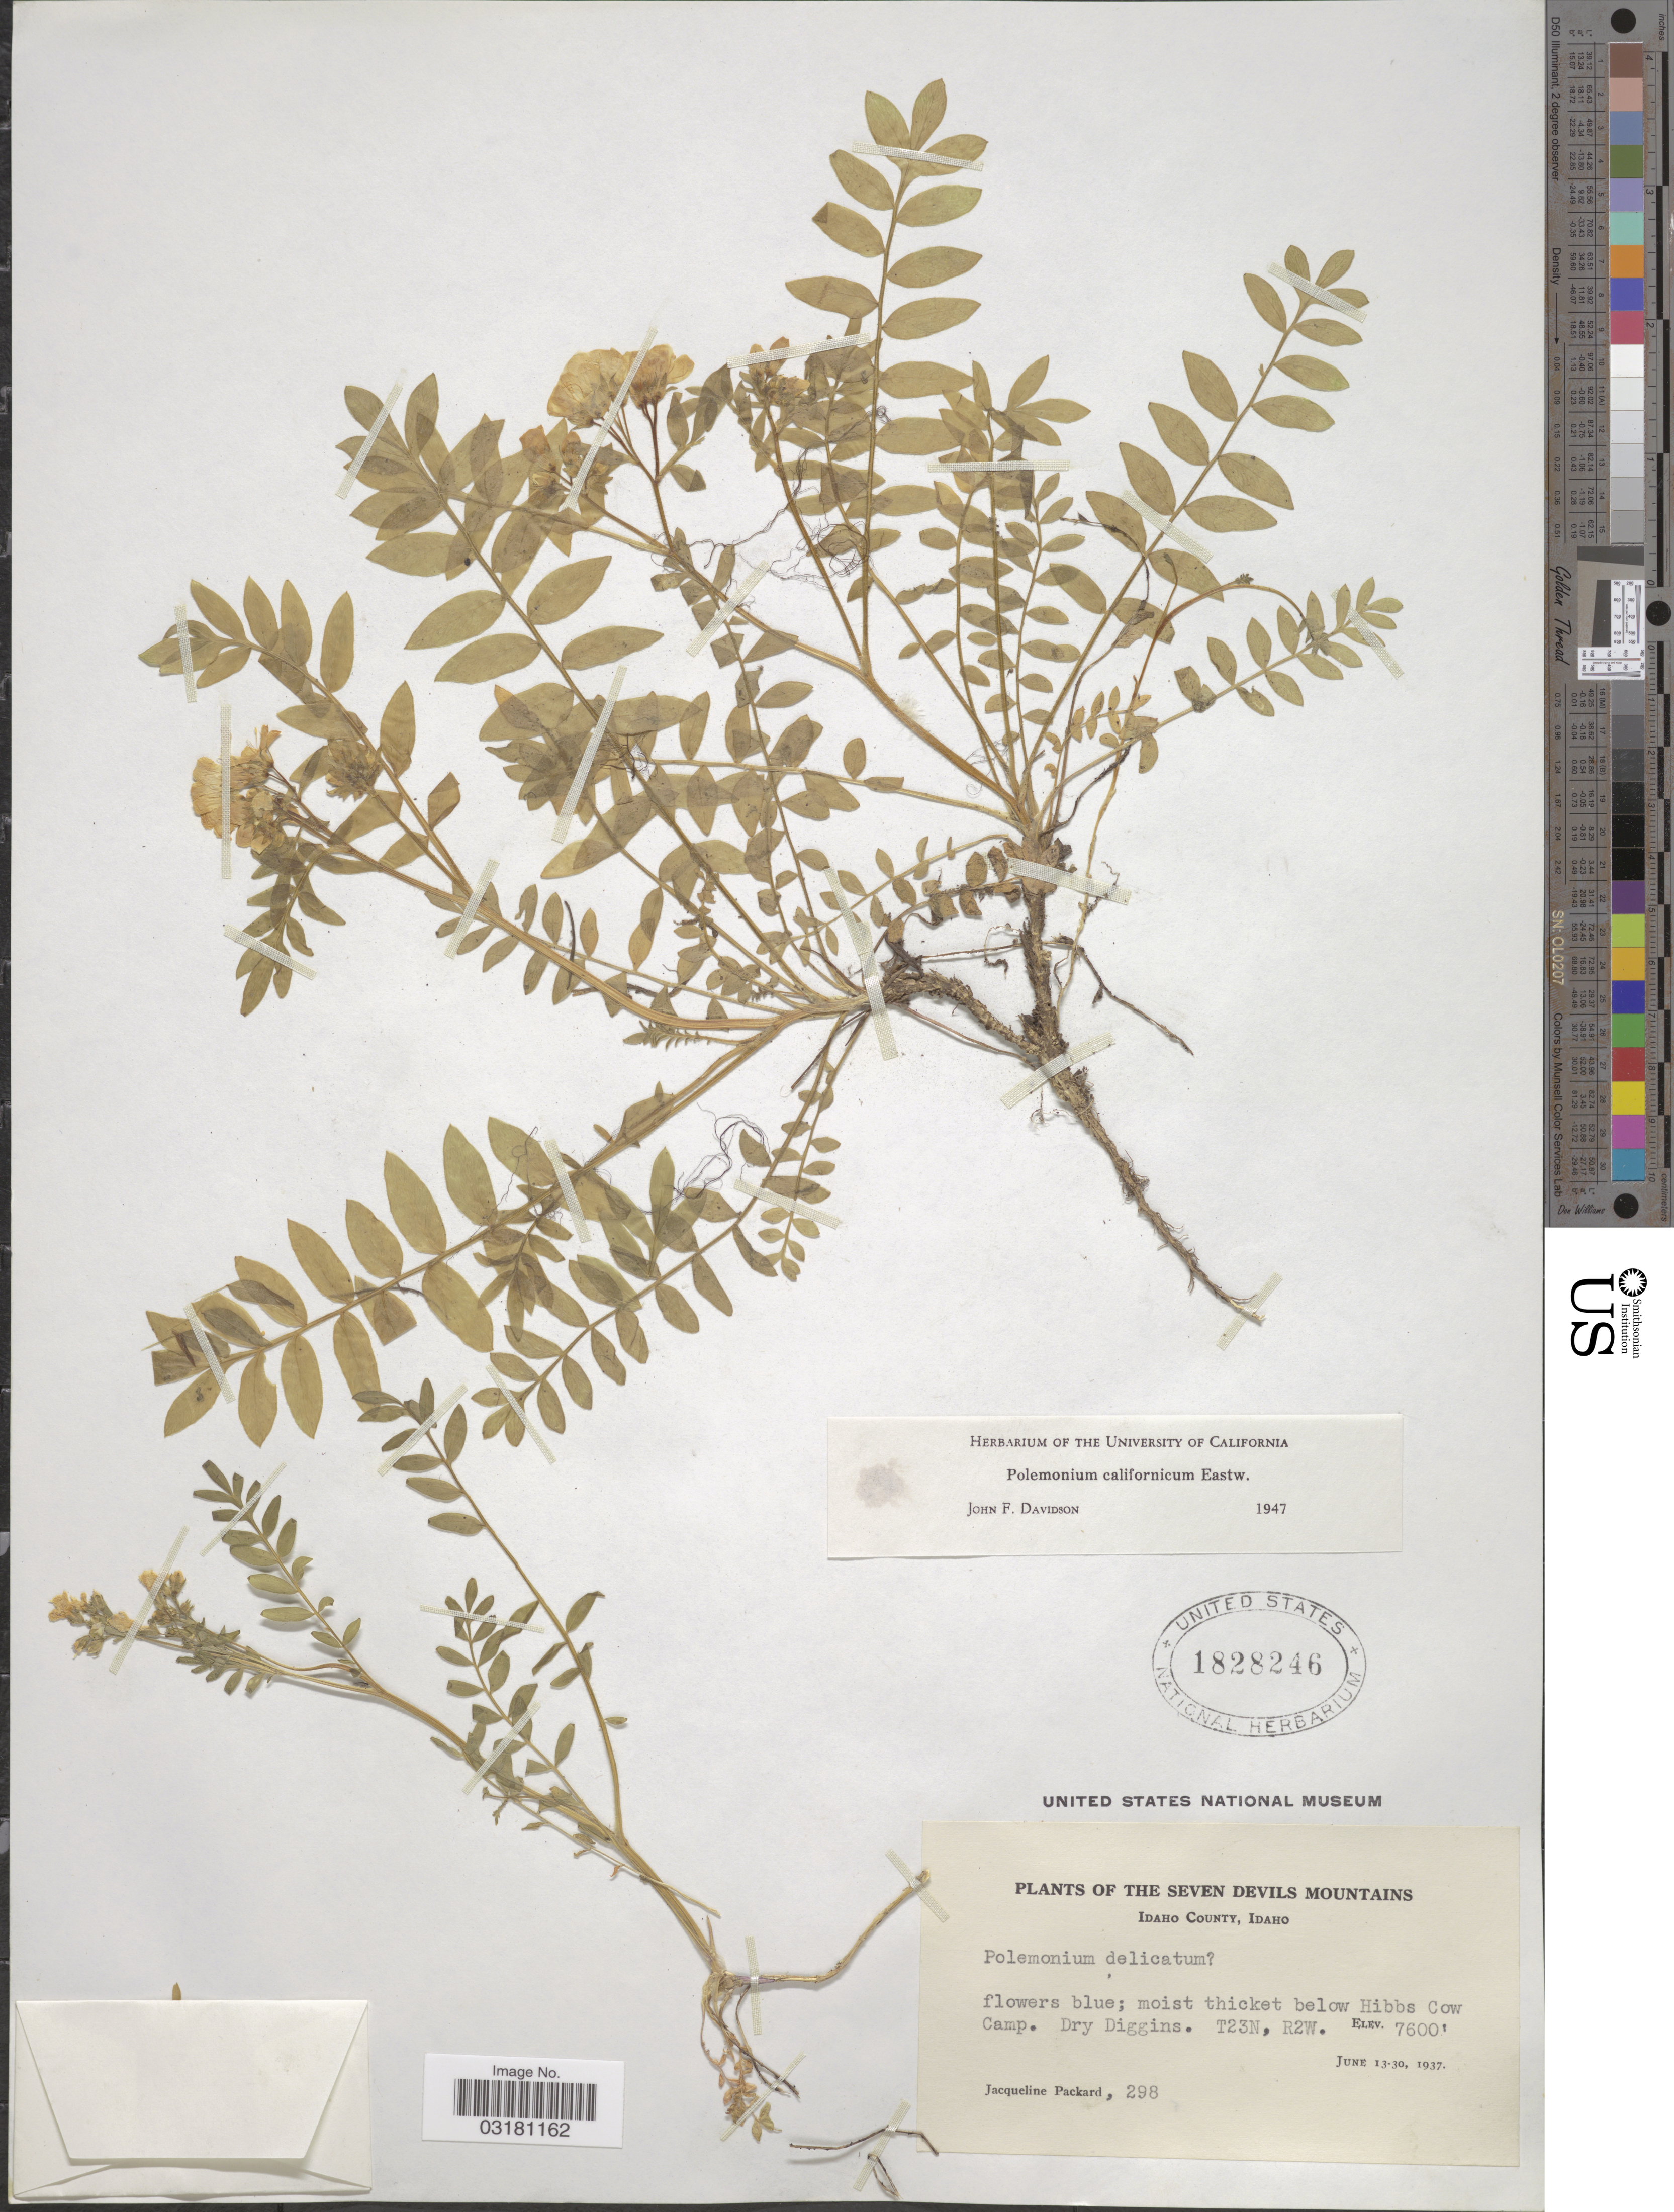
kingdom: Plantae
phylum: Tracheophyta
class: Magnoliopsida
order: Ericales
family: Polemoniaceae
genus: Polemonium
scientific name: Polemonium californicum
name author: Eastw.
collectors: J. Packard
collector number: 298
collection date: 1937-06-13/1937-06-30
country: United States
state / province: Idaho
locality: The Seven Devils Mountains. Idaho County. Below Hibbs Cow Camp. Dry Diggins. T23N, R2W.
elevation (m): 2316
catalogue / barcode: US 1828246